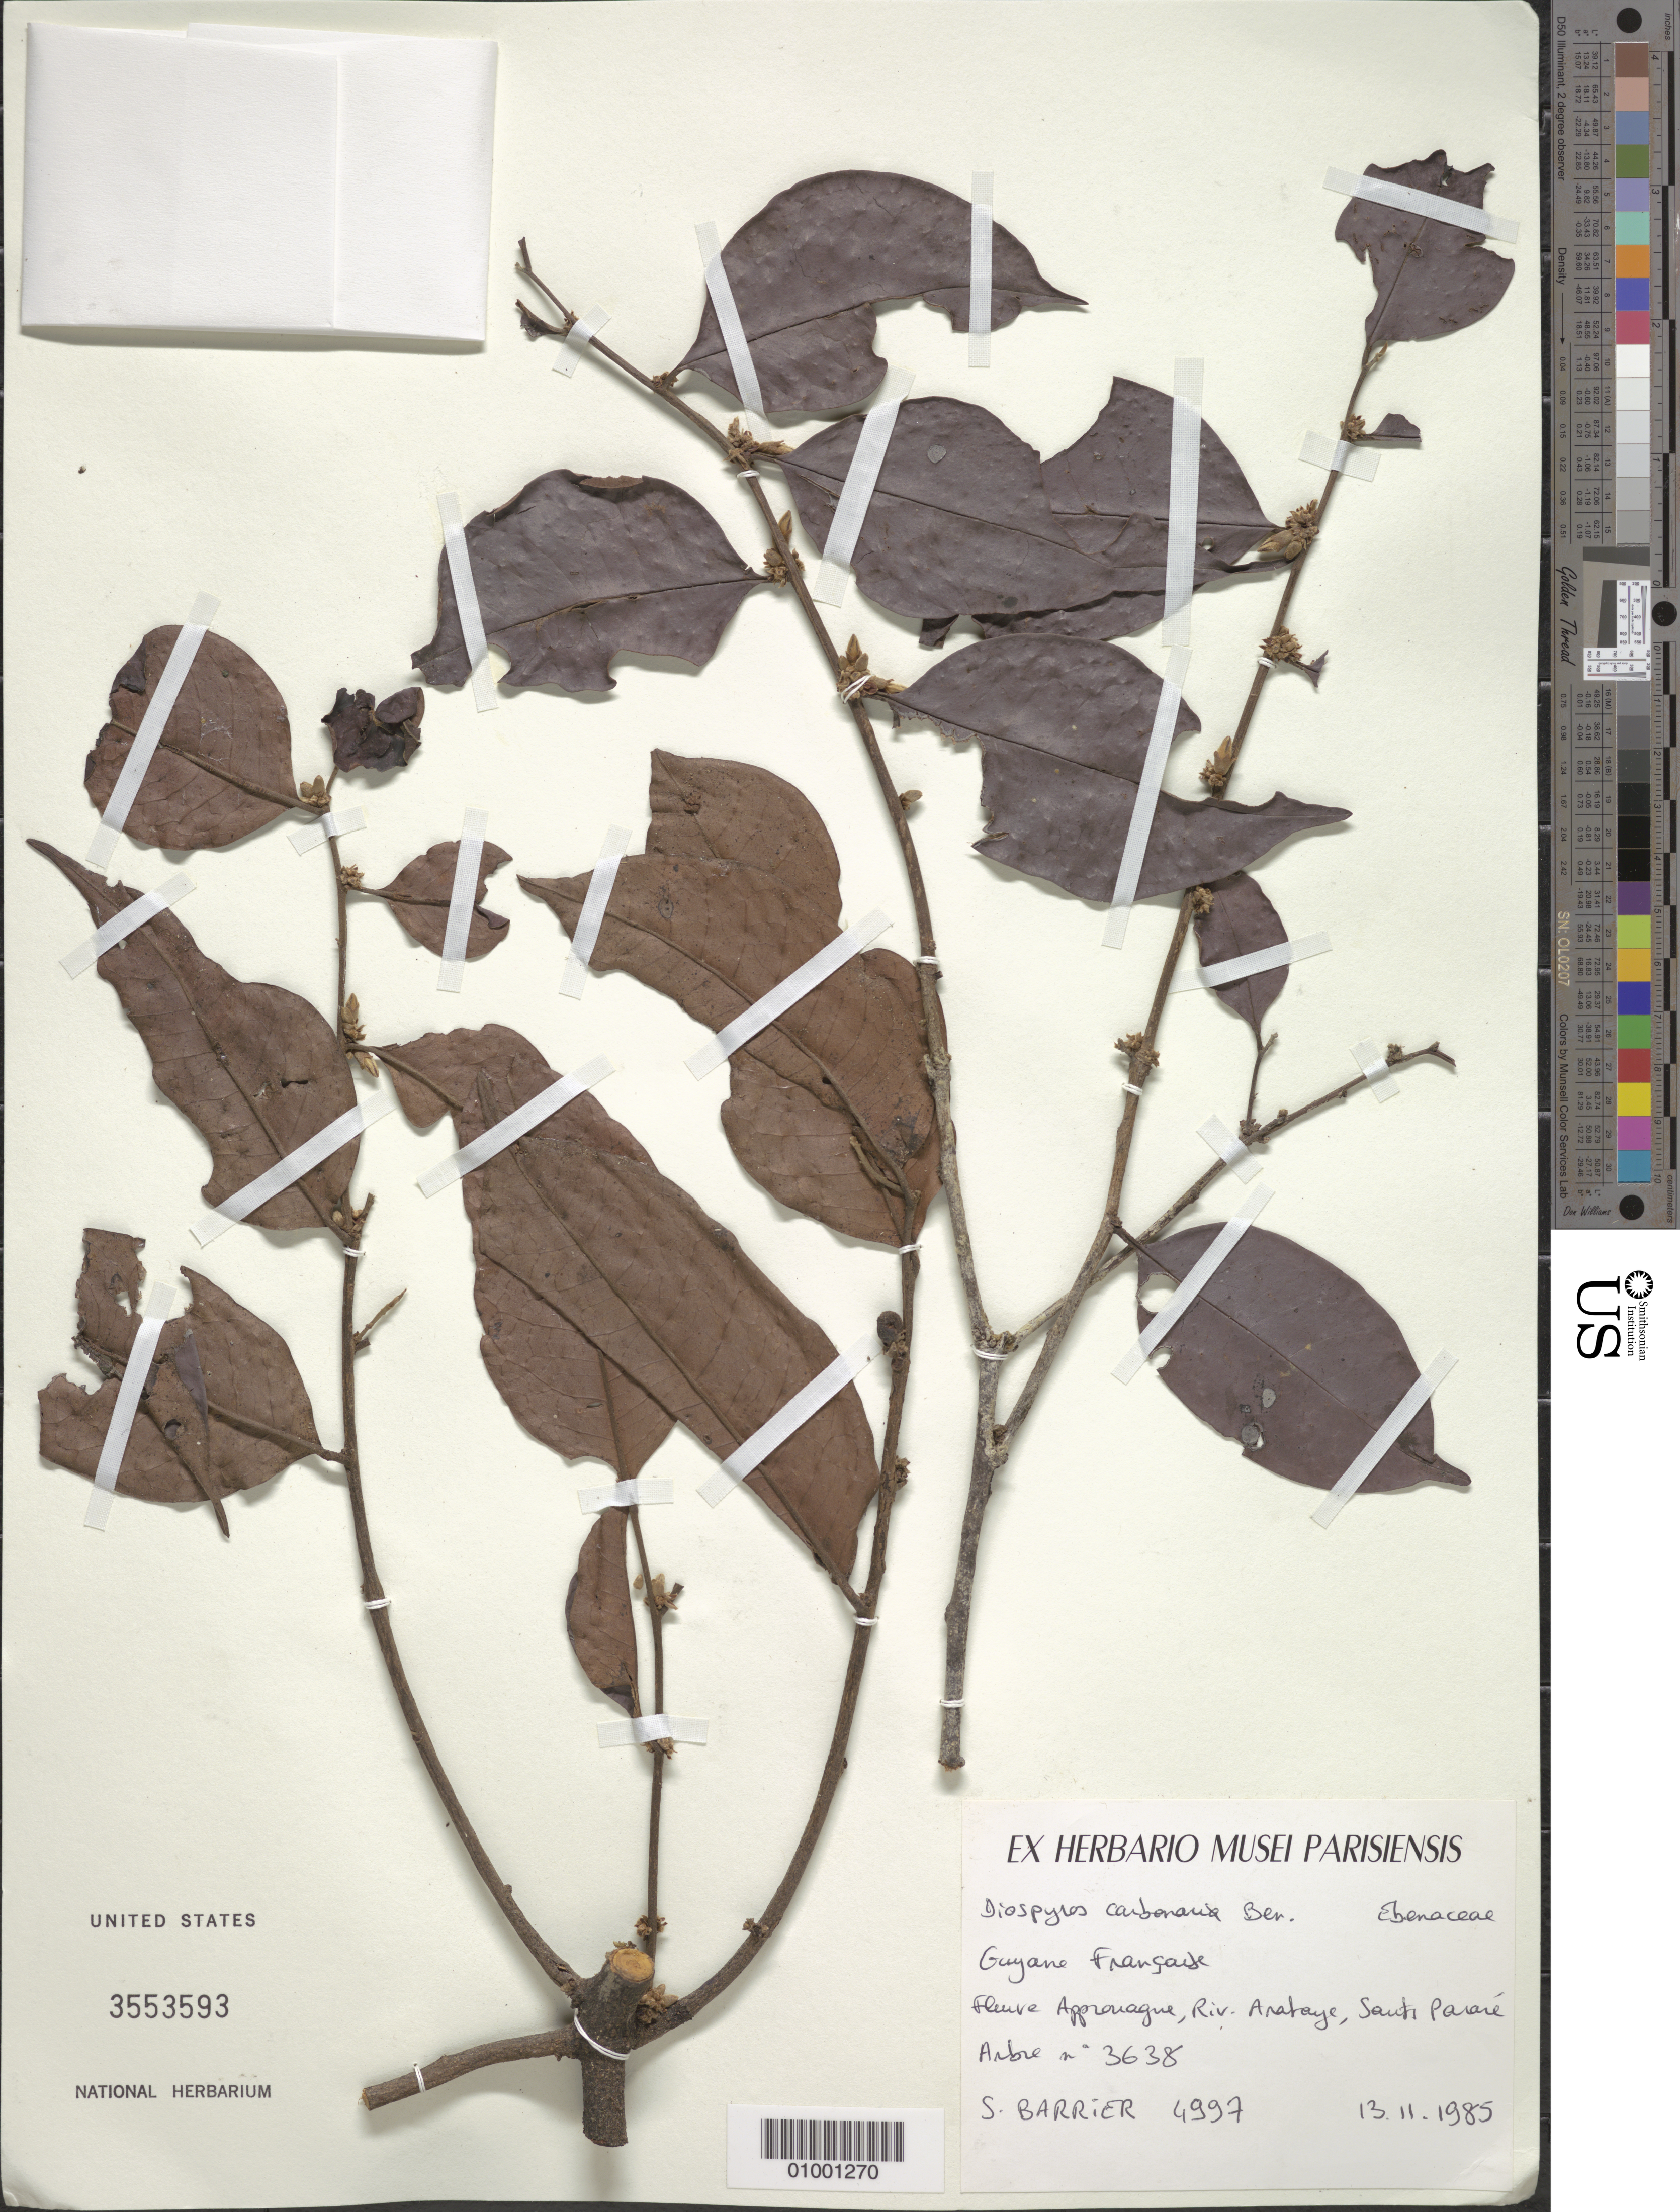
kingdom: Plantae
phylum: Tracheophyta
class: Magnoliopsida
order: Ericales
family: Ebenaceae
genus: Diospyros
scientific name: Diospyros carbonaria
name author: Benoist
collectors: S. Barrier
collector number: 4997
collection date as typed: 31-Oct-85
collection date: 1985-10-31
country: French Guiana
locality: Fleuve Approuague, Riv. Arataye, Sauts Pararé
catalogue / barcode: US 3553593